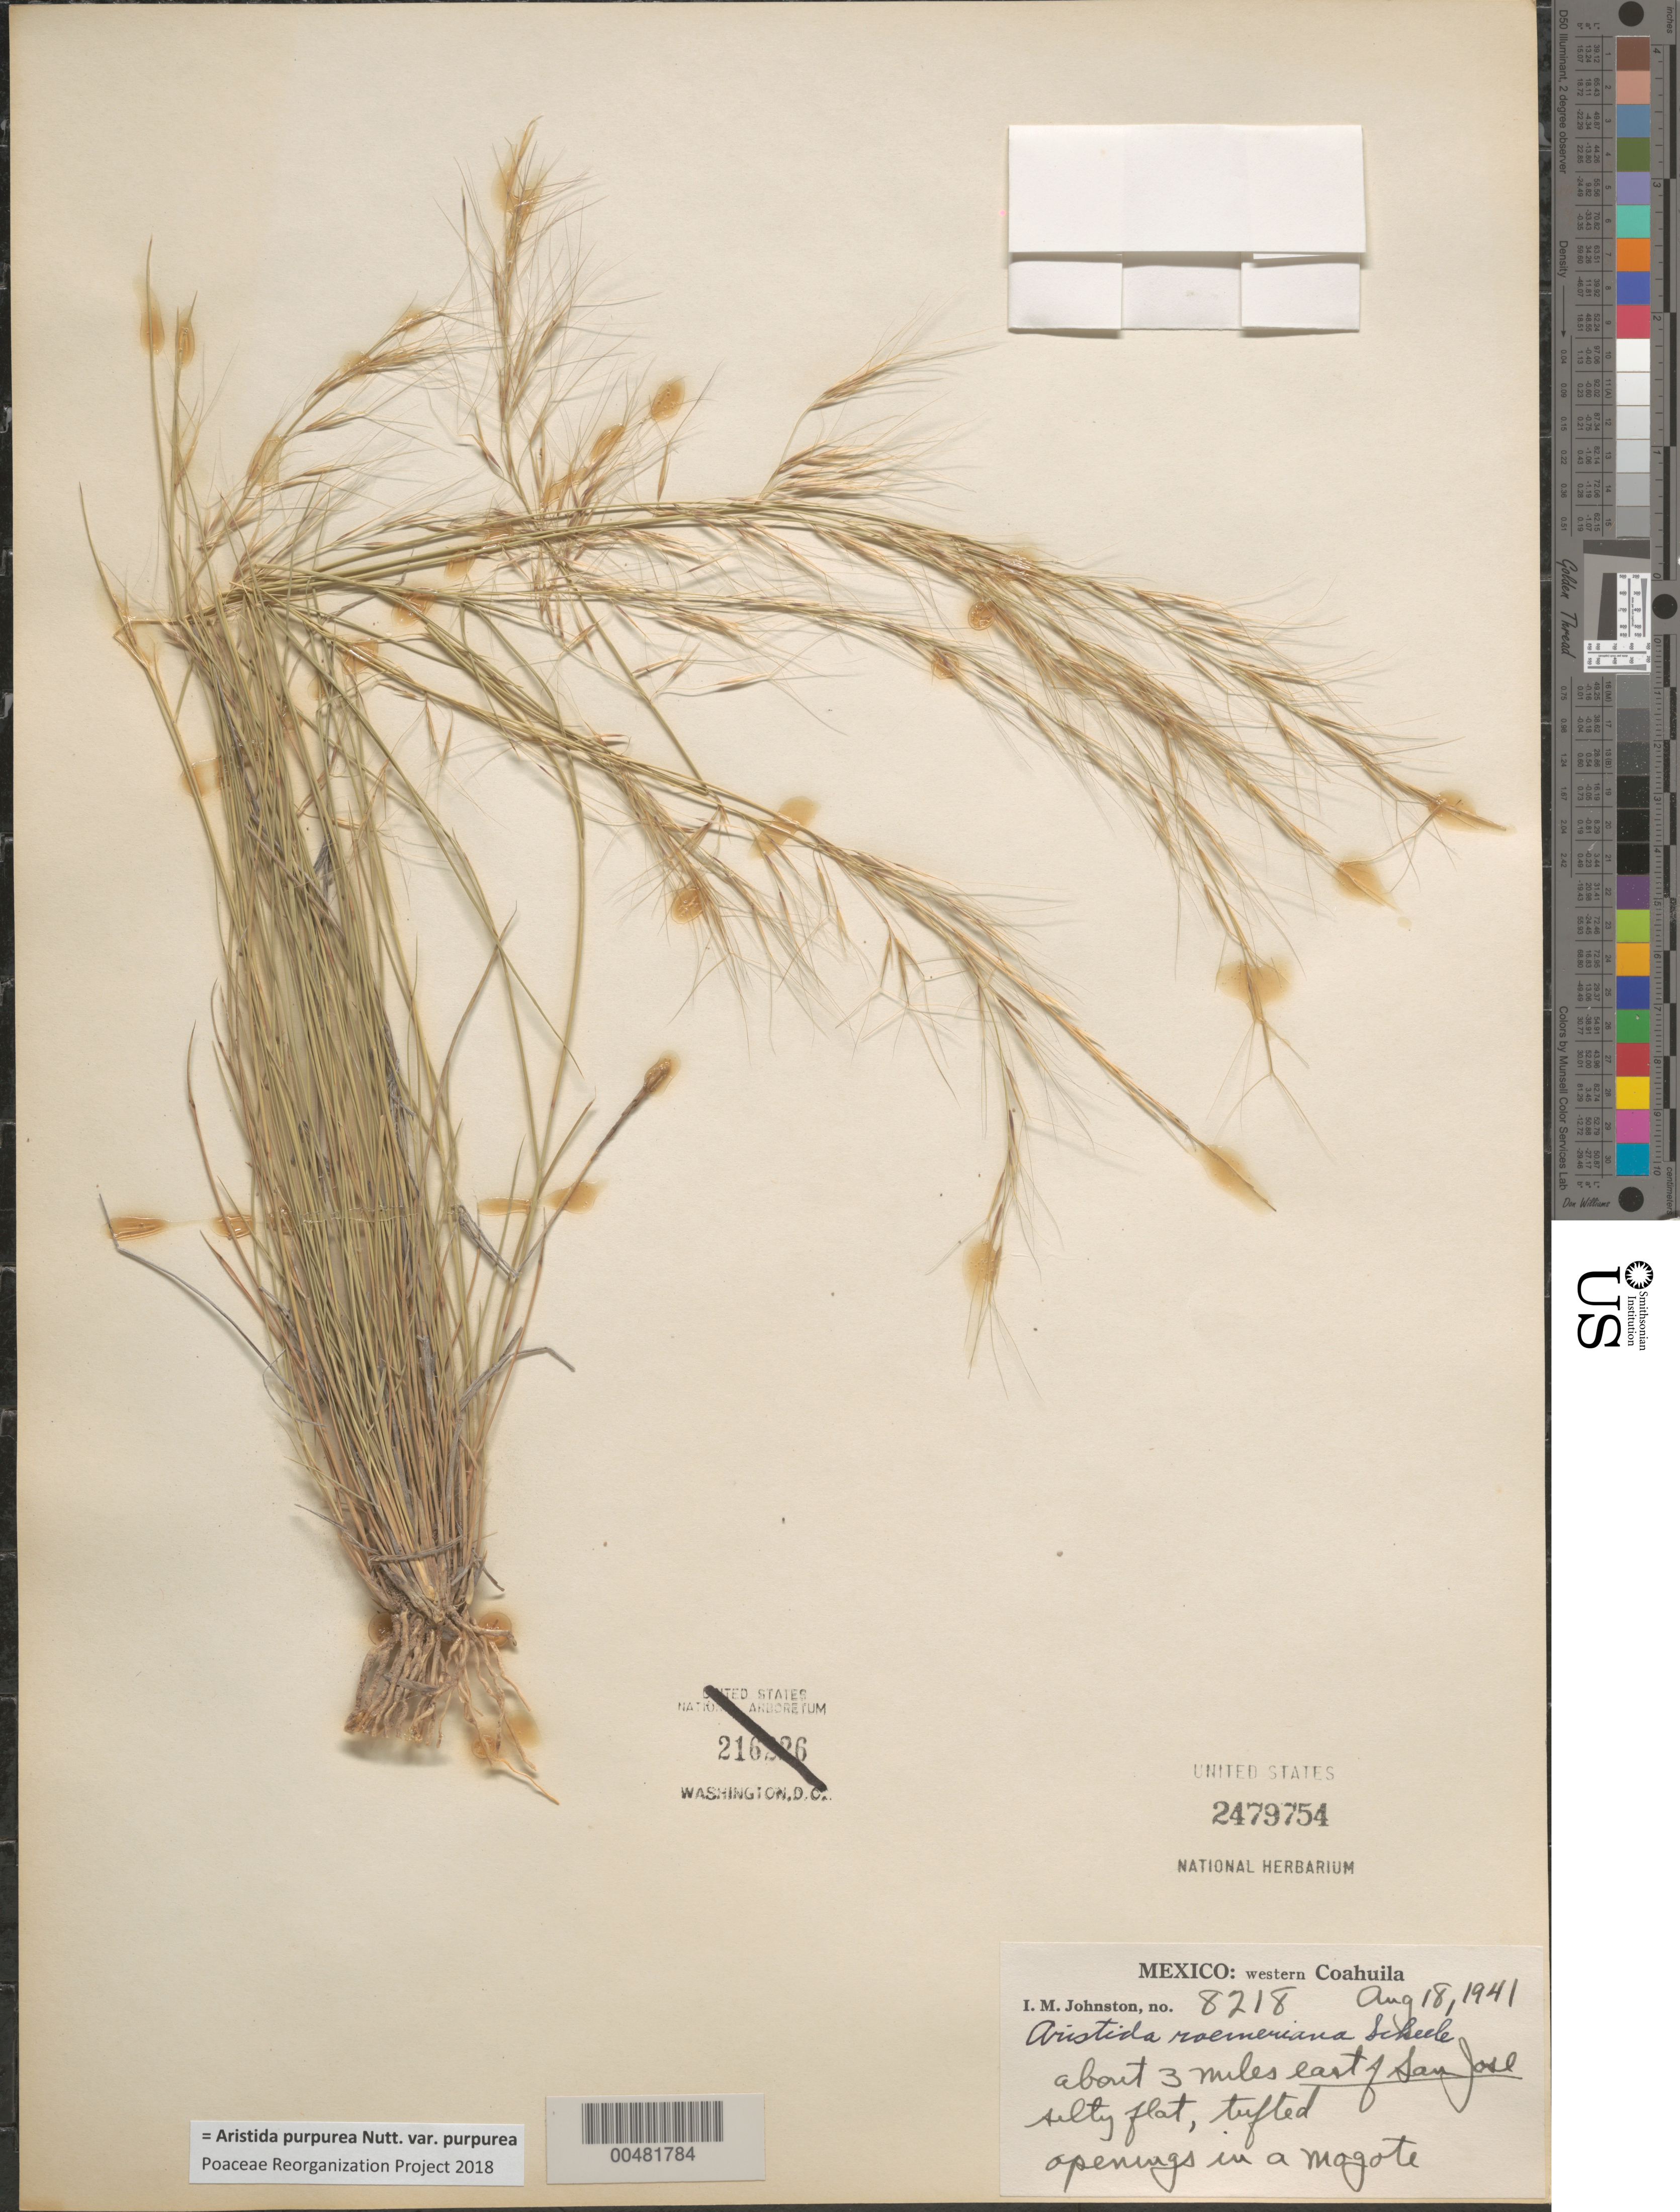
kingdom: Plantae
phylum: Tracheophyta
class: Liliopsida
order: Poales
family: Poaceae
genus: Aristida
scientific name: Aristida purpurea var. purpurea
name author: Nutt.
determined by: Poaceae Reorganization Project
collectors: I.M. Johnston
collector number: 8218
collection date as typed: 18 Aug 1941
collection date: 1941-08-18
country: Mexico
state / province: Coahuila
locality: Western Coahuila, about 3 mi E of San Jose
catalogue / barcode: US 2479754